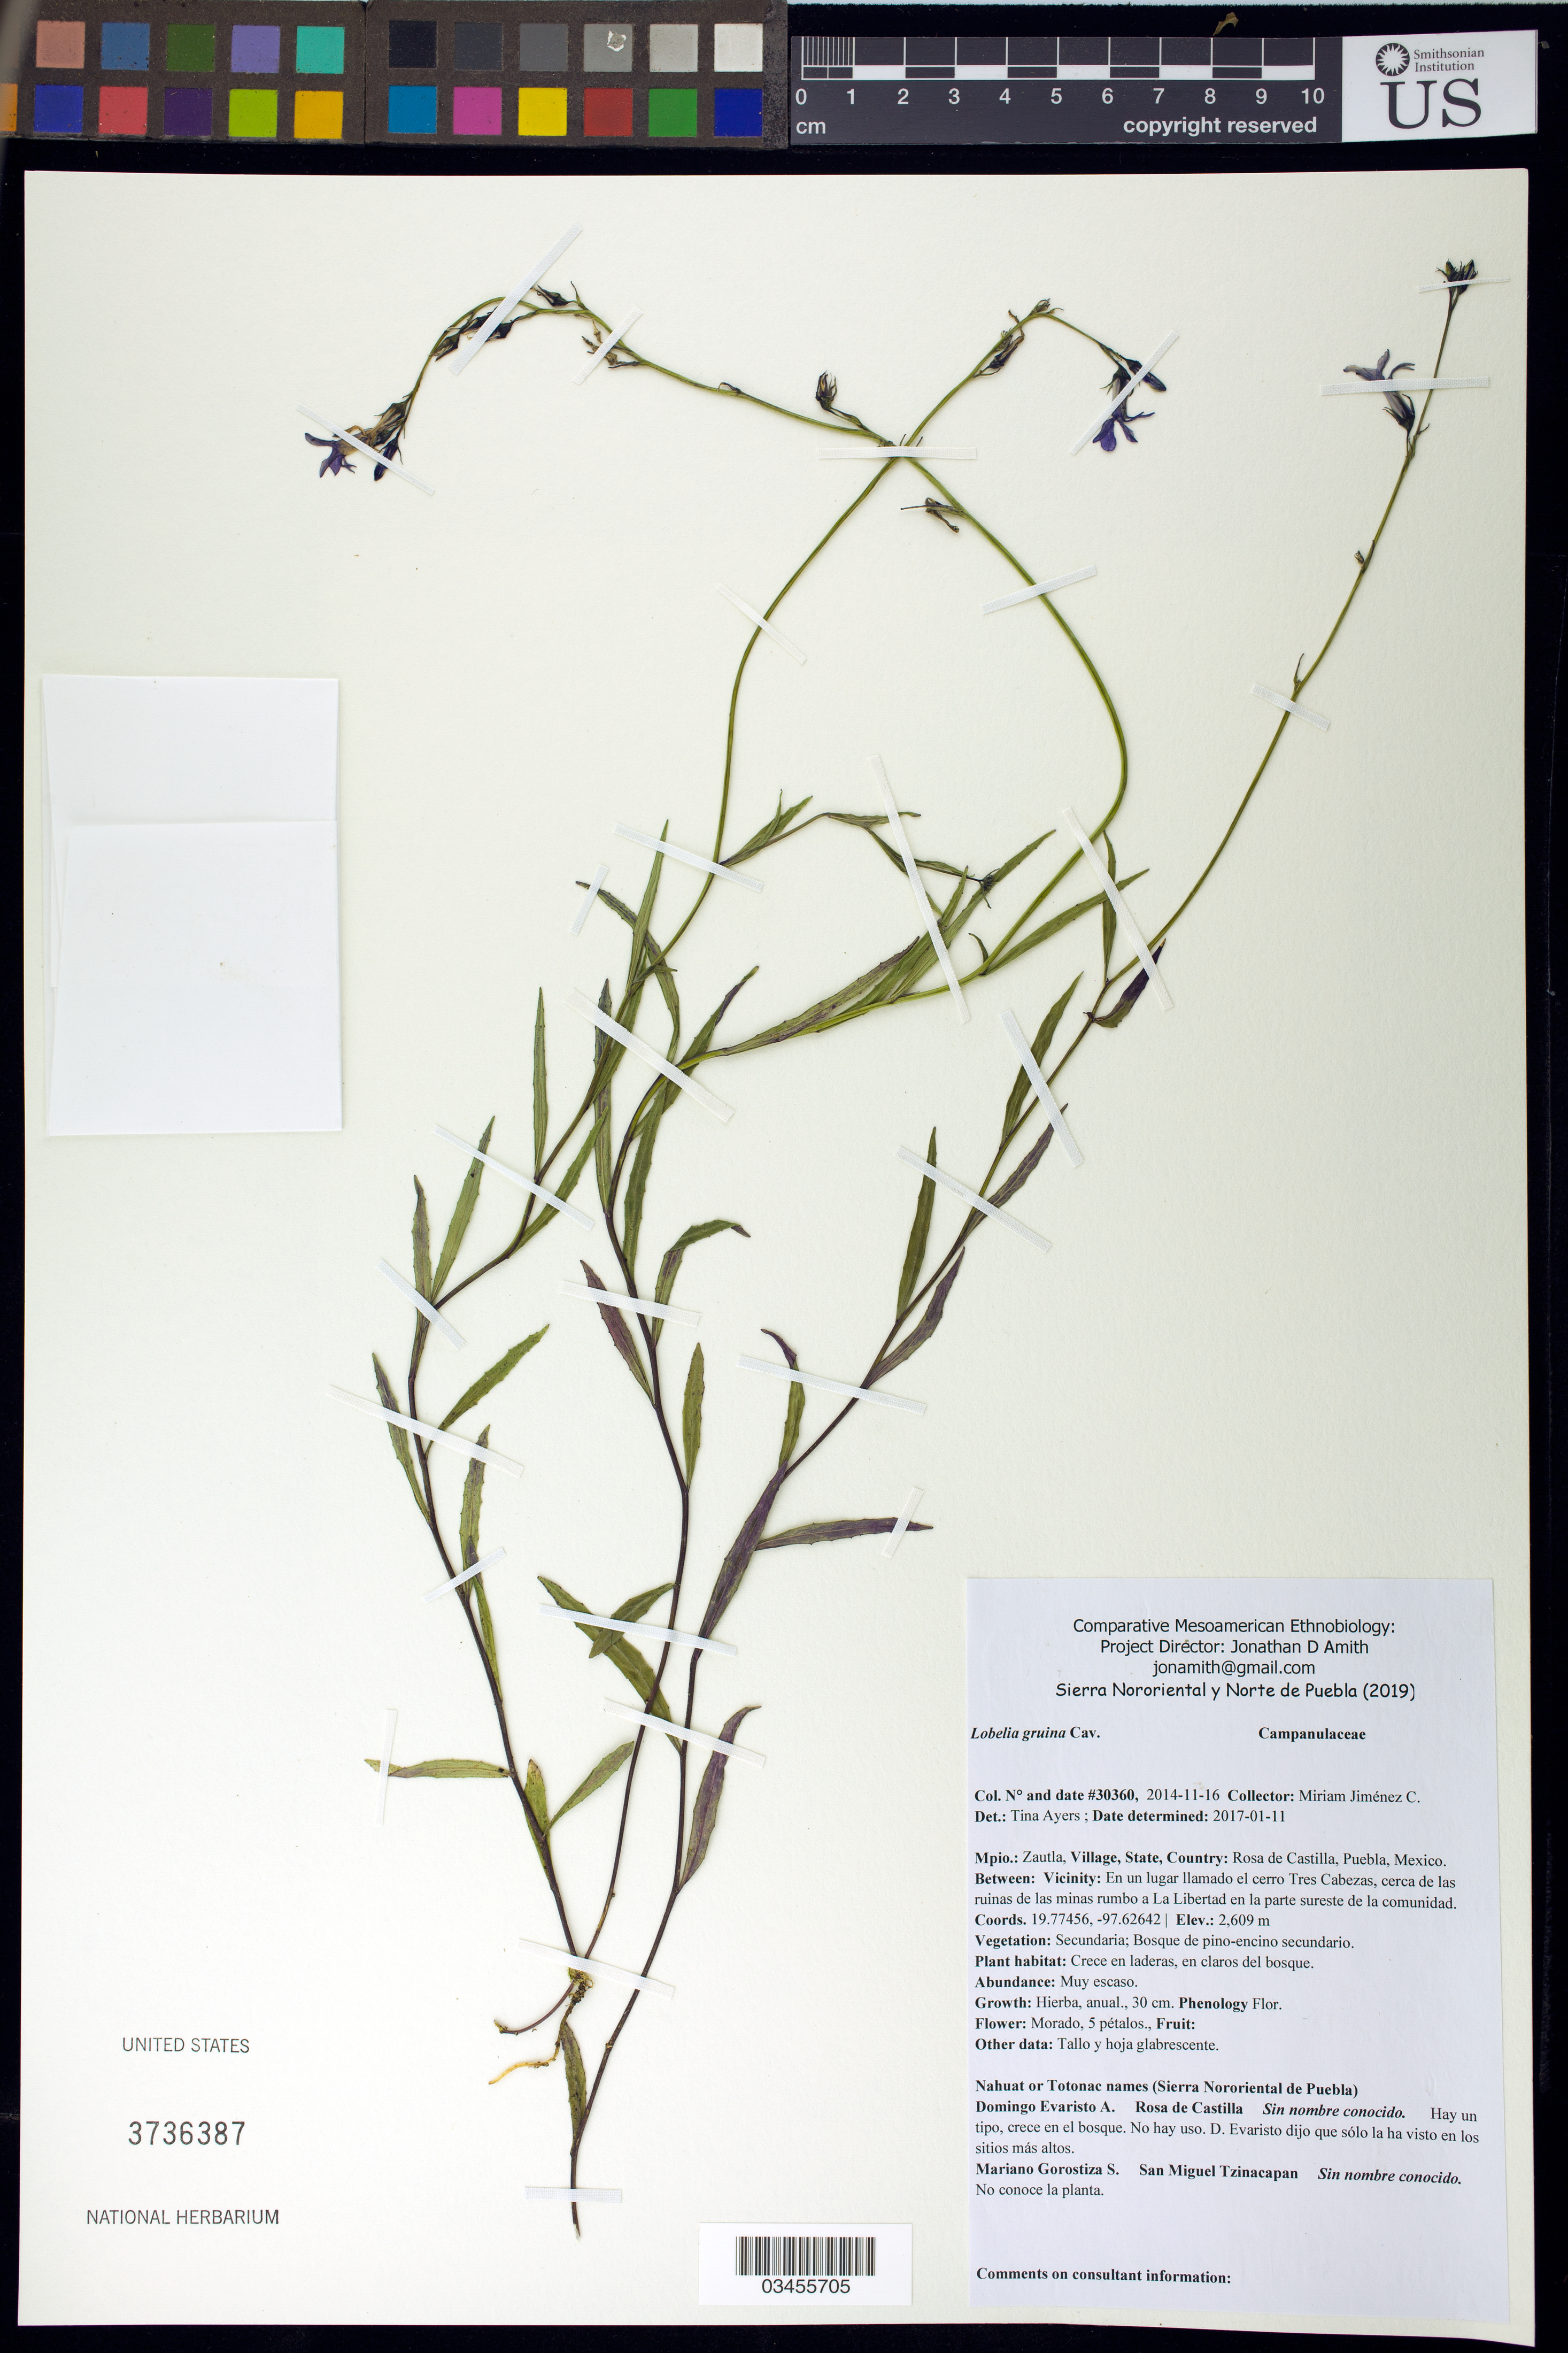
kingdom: Plantae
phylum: Tracheophyta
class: Magnoliopsida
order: Asterales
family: Campanulaceae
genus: Lobelia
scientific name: Lobelia gruina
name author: Cav.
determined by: Ayers, Tina J.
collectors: M. Jiménez Chimil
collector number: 30360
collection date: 2014-11-16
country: México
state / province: Puebla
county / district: Zautla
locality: PUEBLO: Rosa de Castilla; LOCALIDAD EXACTA: En el cerro Tres Cabezas, cerca de las ruinas de las minas rumbo a La Libertad en la parte sureste de la comunidad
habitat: Bosque de pino-encino secundario; en laderas, en claros del bosque.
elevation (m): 2609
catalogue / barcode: US 3736387